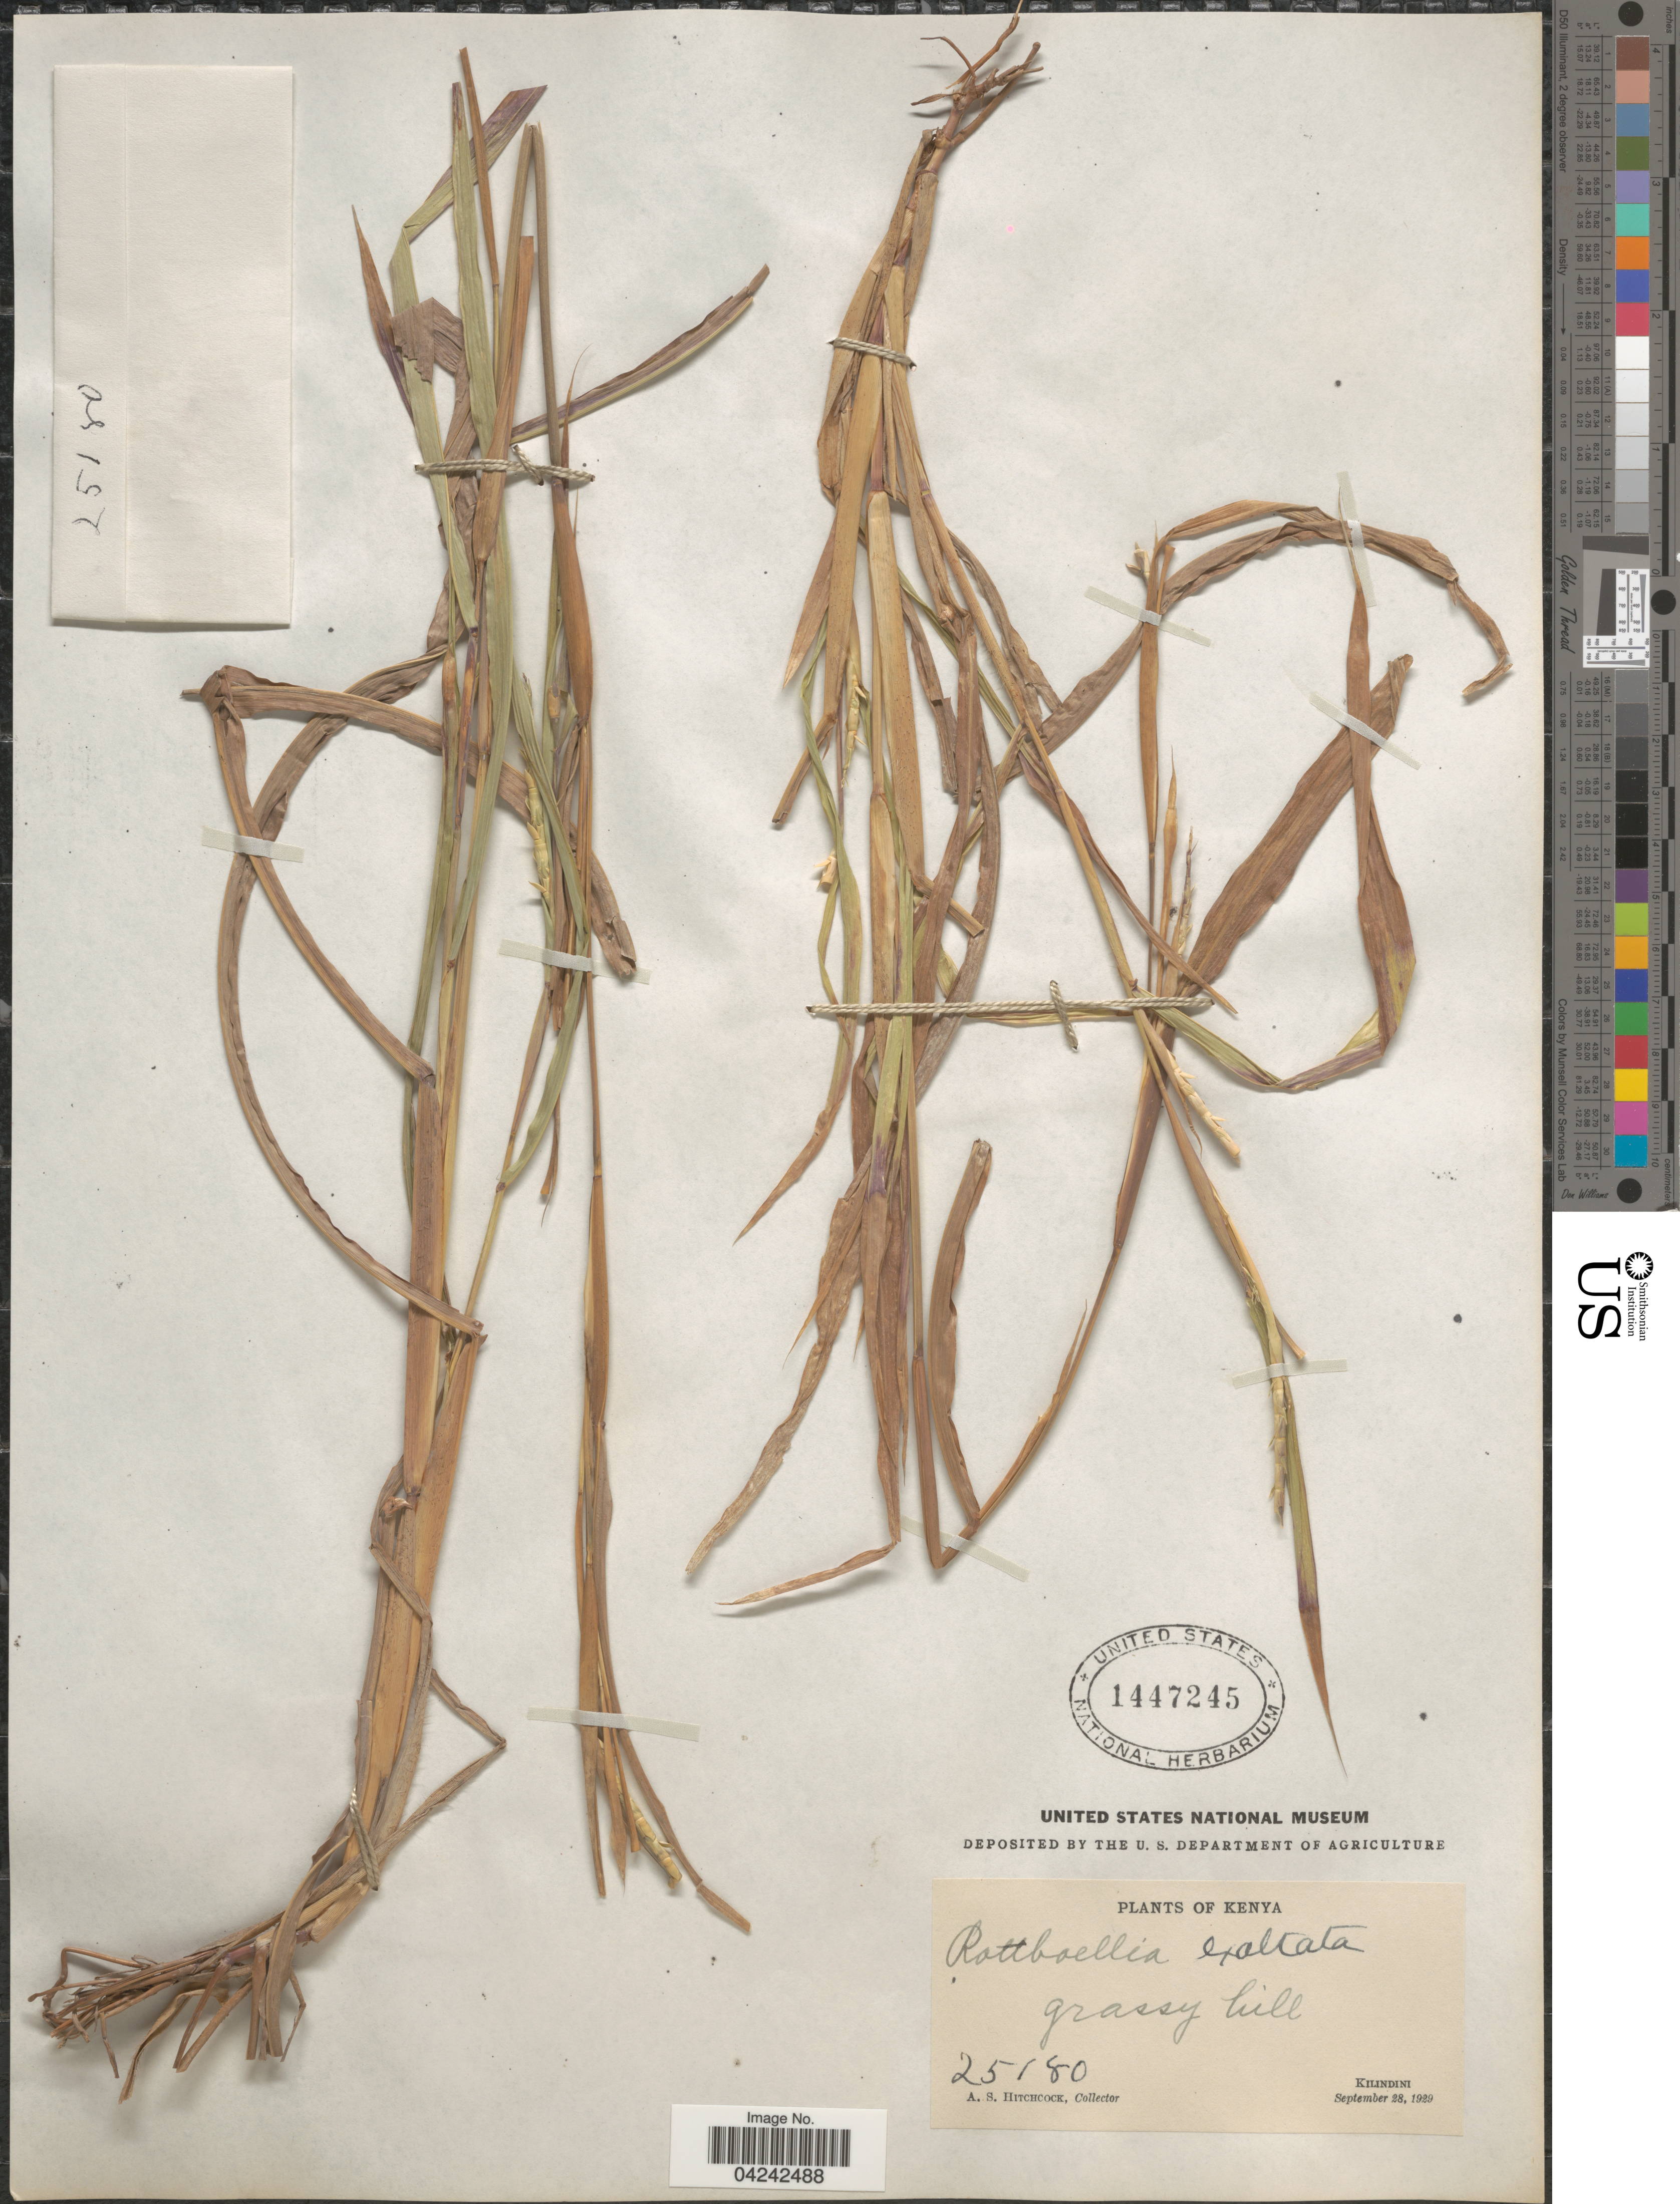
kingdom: Plantae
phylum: Tracheophyta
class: Liliopsida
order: Poales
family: Poaceae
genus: Rottboellia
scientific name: Rottboellia cochinchinensis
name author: (Lour.) Clayton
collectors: A. S. Hitchcock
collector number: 25180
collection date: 1929-09-28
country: Kenya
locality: Kilindini.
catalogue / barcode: US 1447245